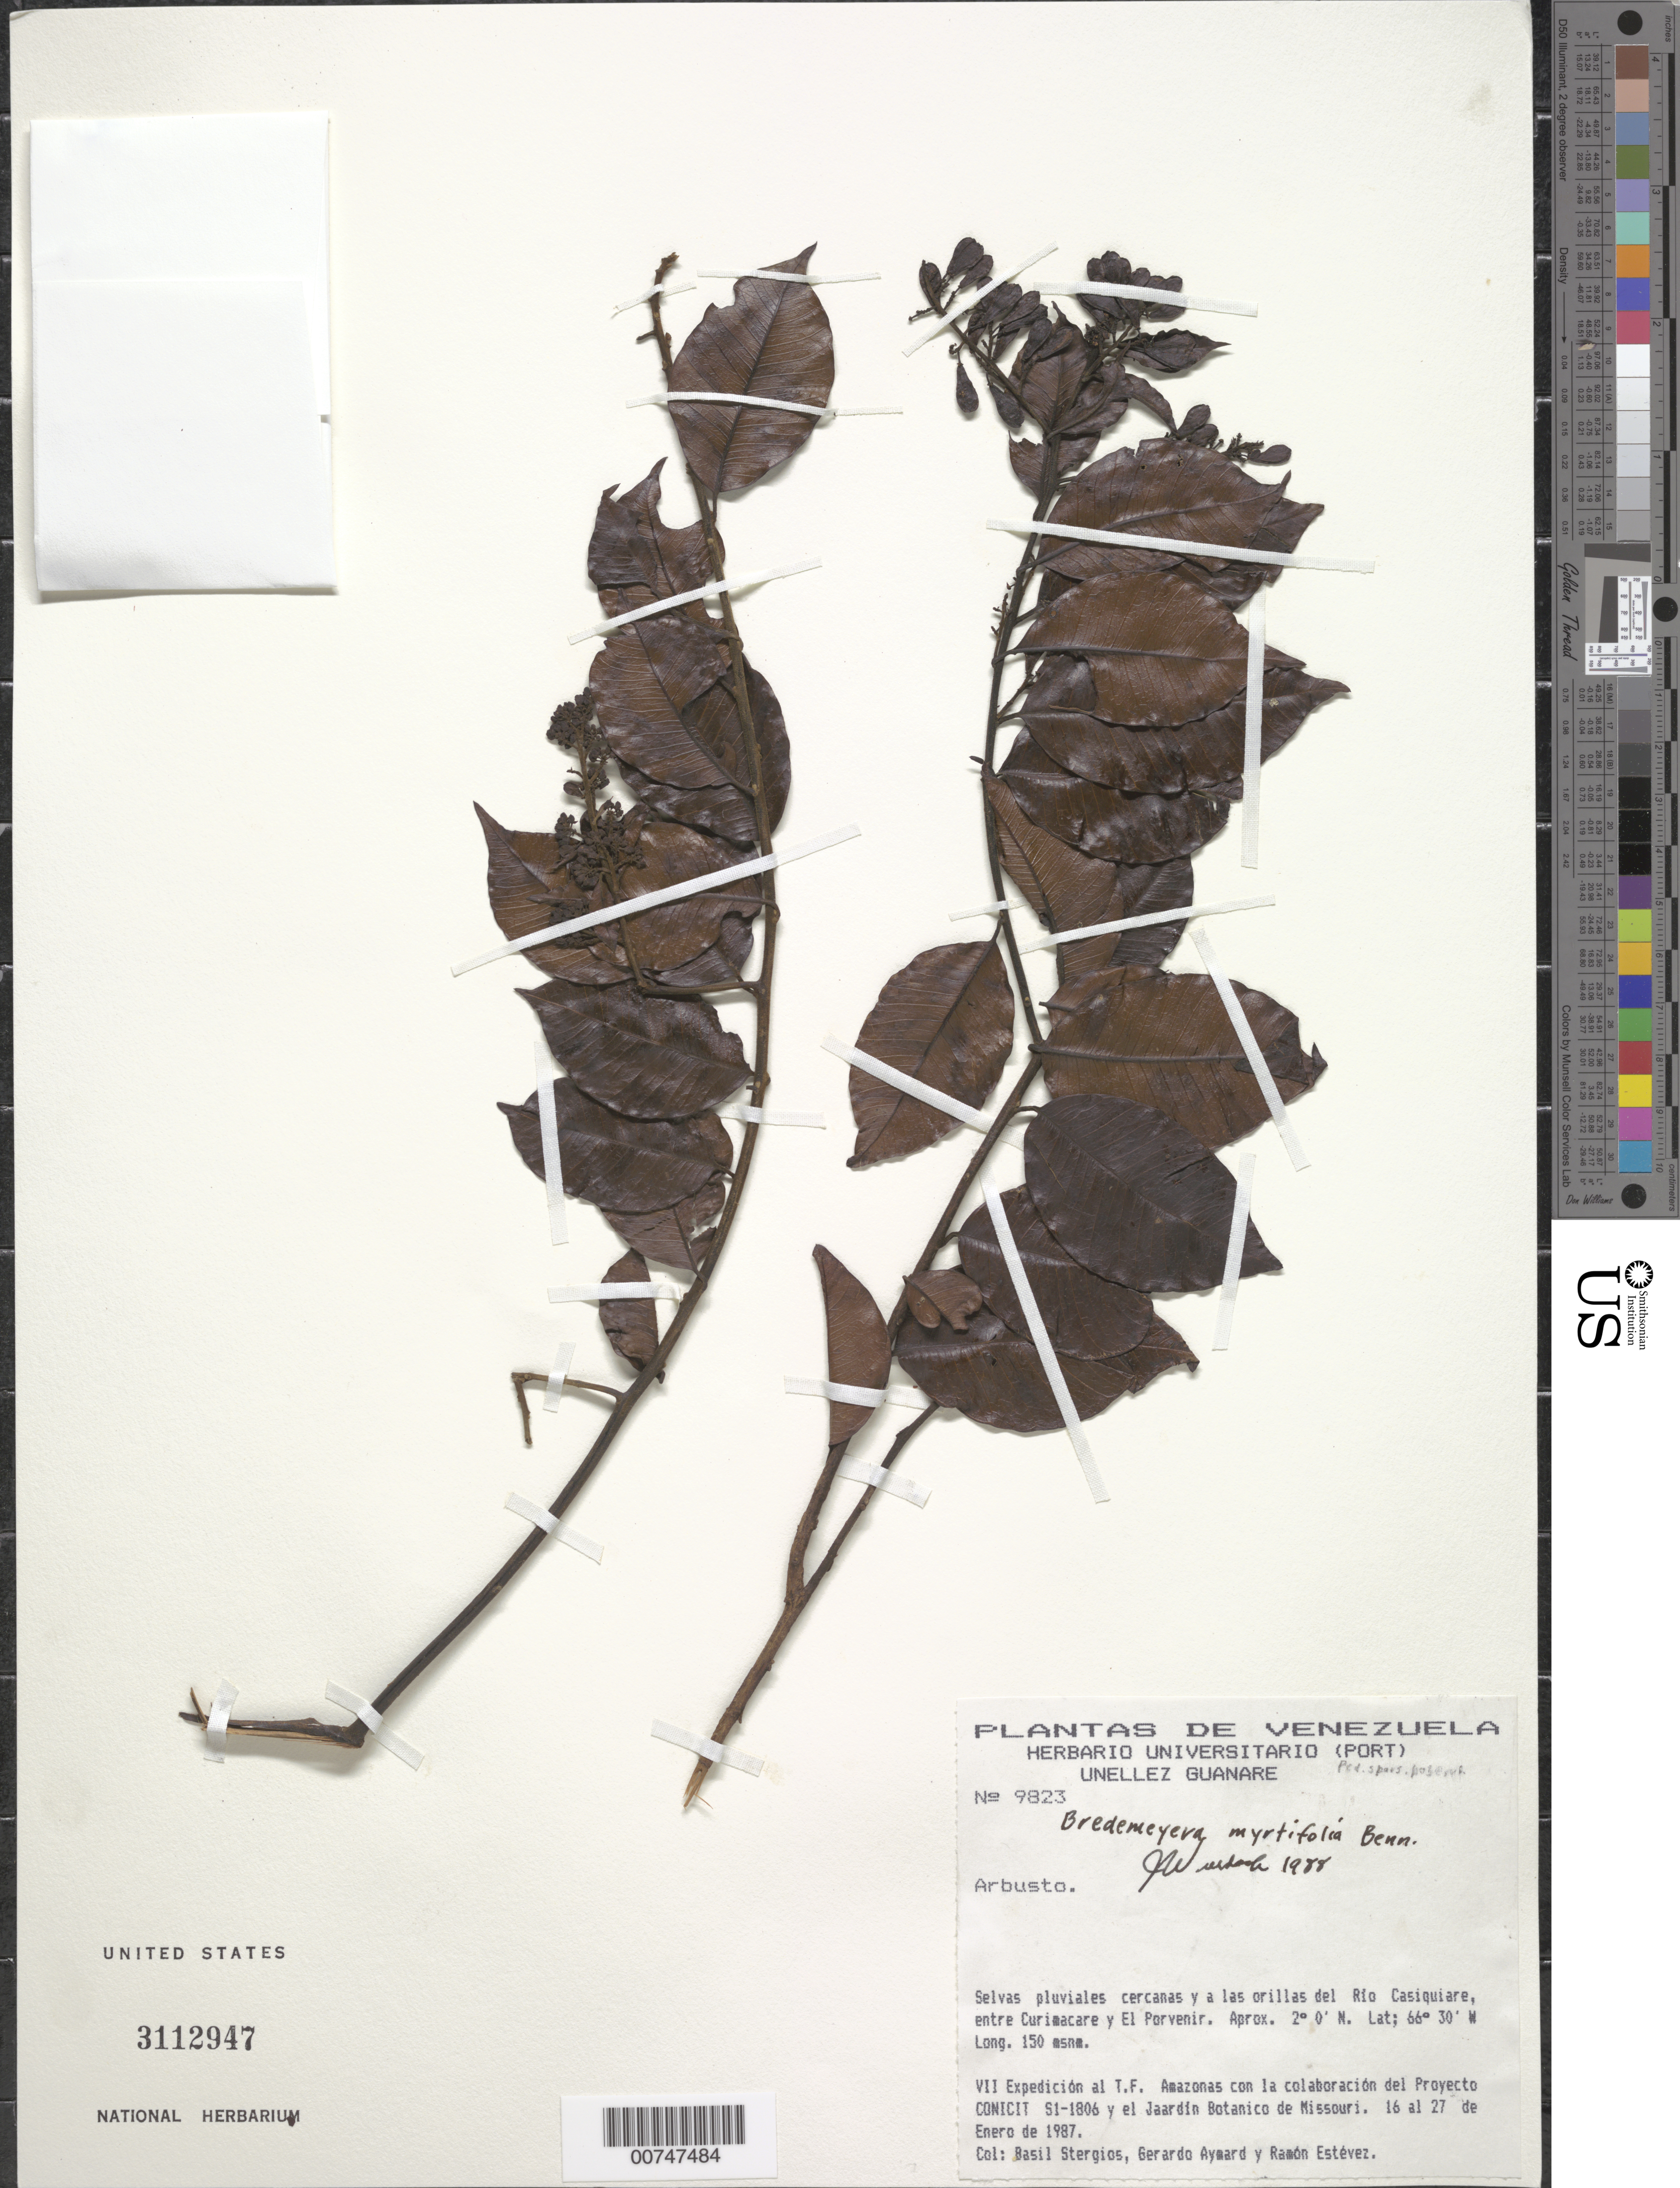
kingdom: Plantae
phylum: Tracheophyta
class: Magnoliopsida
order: Fabales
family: Polygalaceae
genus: Bredemeyera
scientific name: Bredemeyera myrtifolia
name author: A.W. Benn.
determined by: Wurdack, John J., (US), US (UNITED STATES)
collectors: B. G. Stergios, G. A. Aymard & R. Estevez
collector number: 9823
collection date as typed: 16-Jan-87 to 27-Jan-87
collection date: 1987-01-16/1987-01-27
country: Venezuela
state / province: Amazonas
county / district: Río Negro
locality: Río Casiquiare, entre Curimacare y El Porvenir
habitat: Rainforest along riverbank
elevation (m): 150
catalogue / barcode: US 3112947